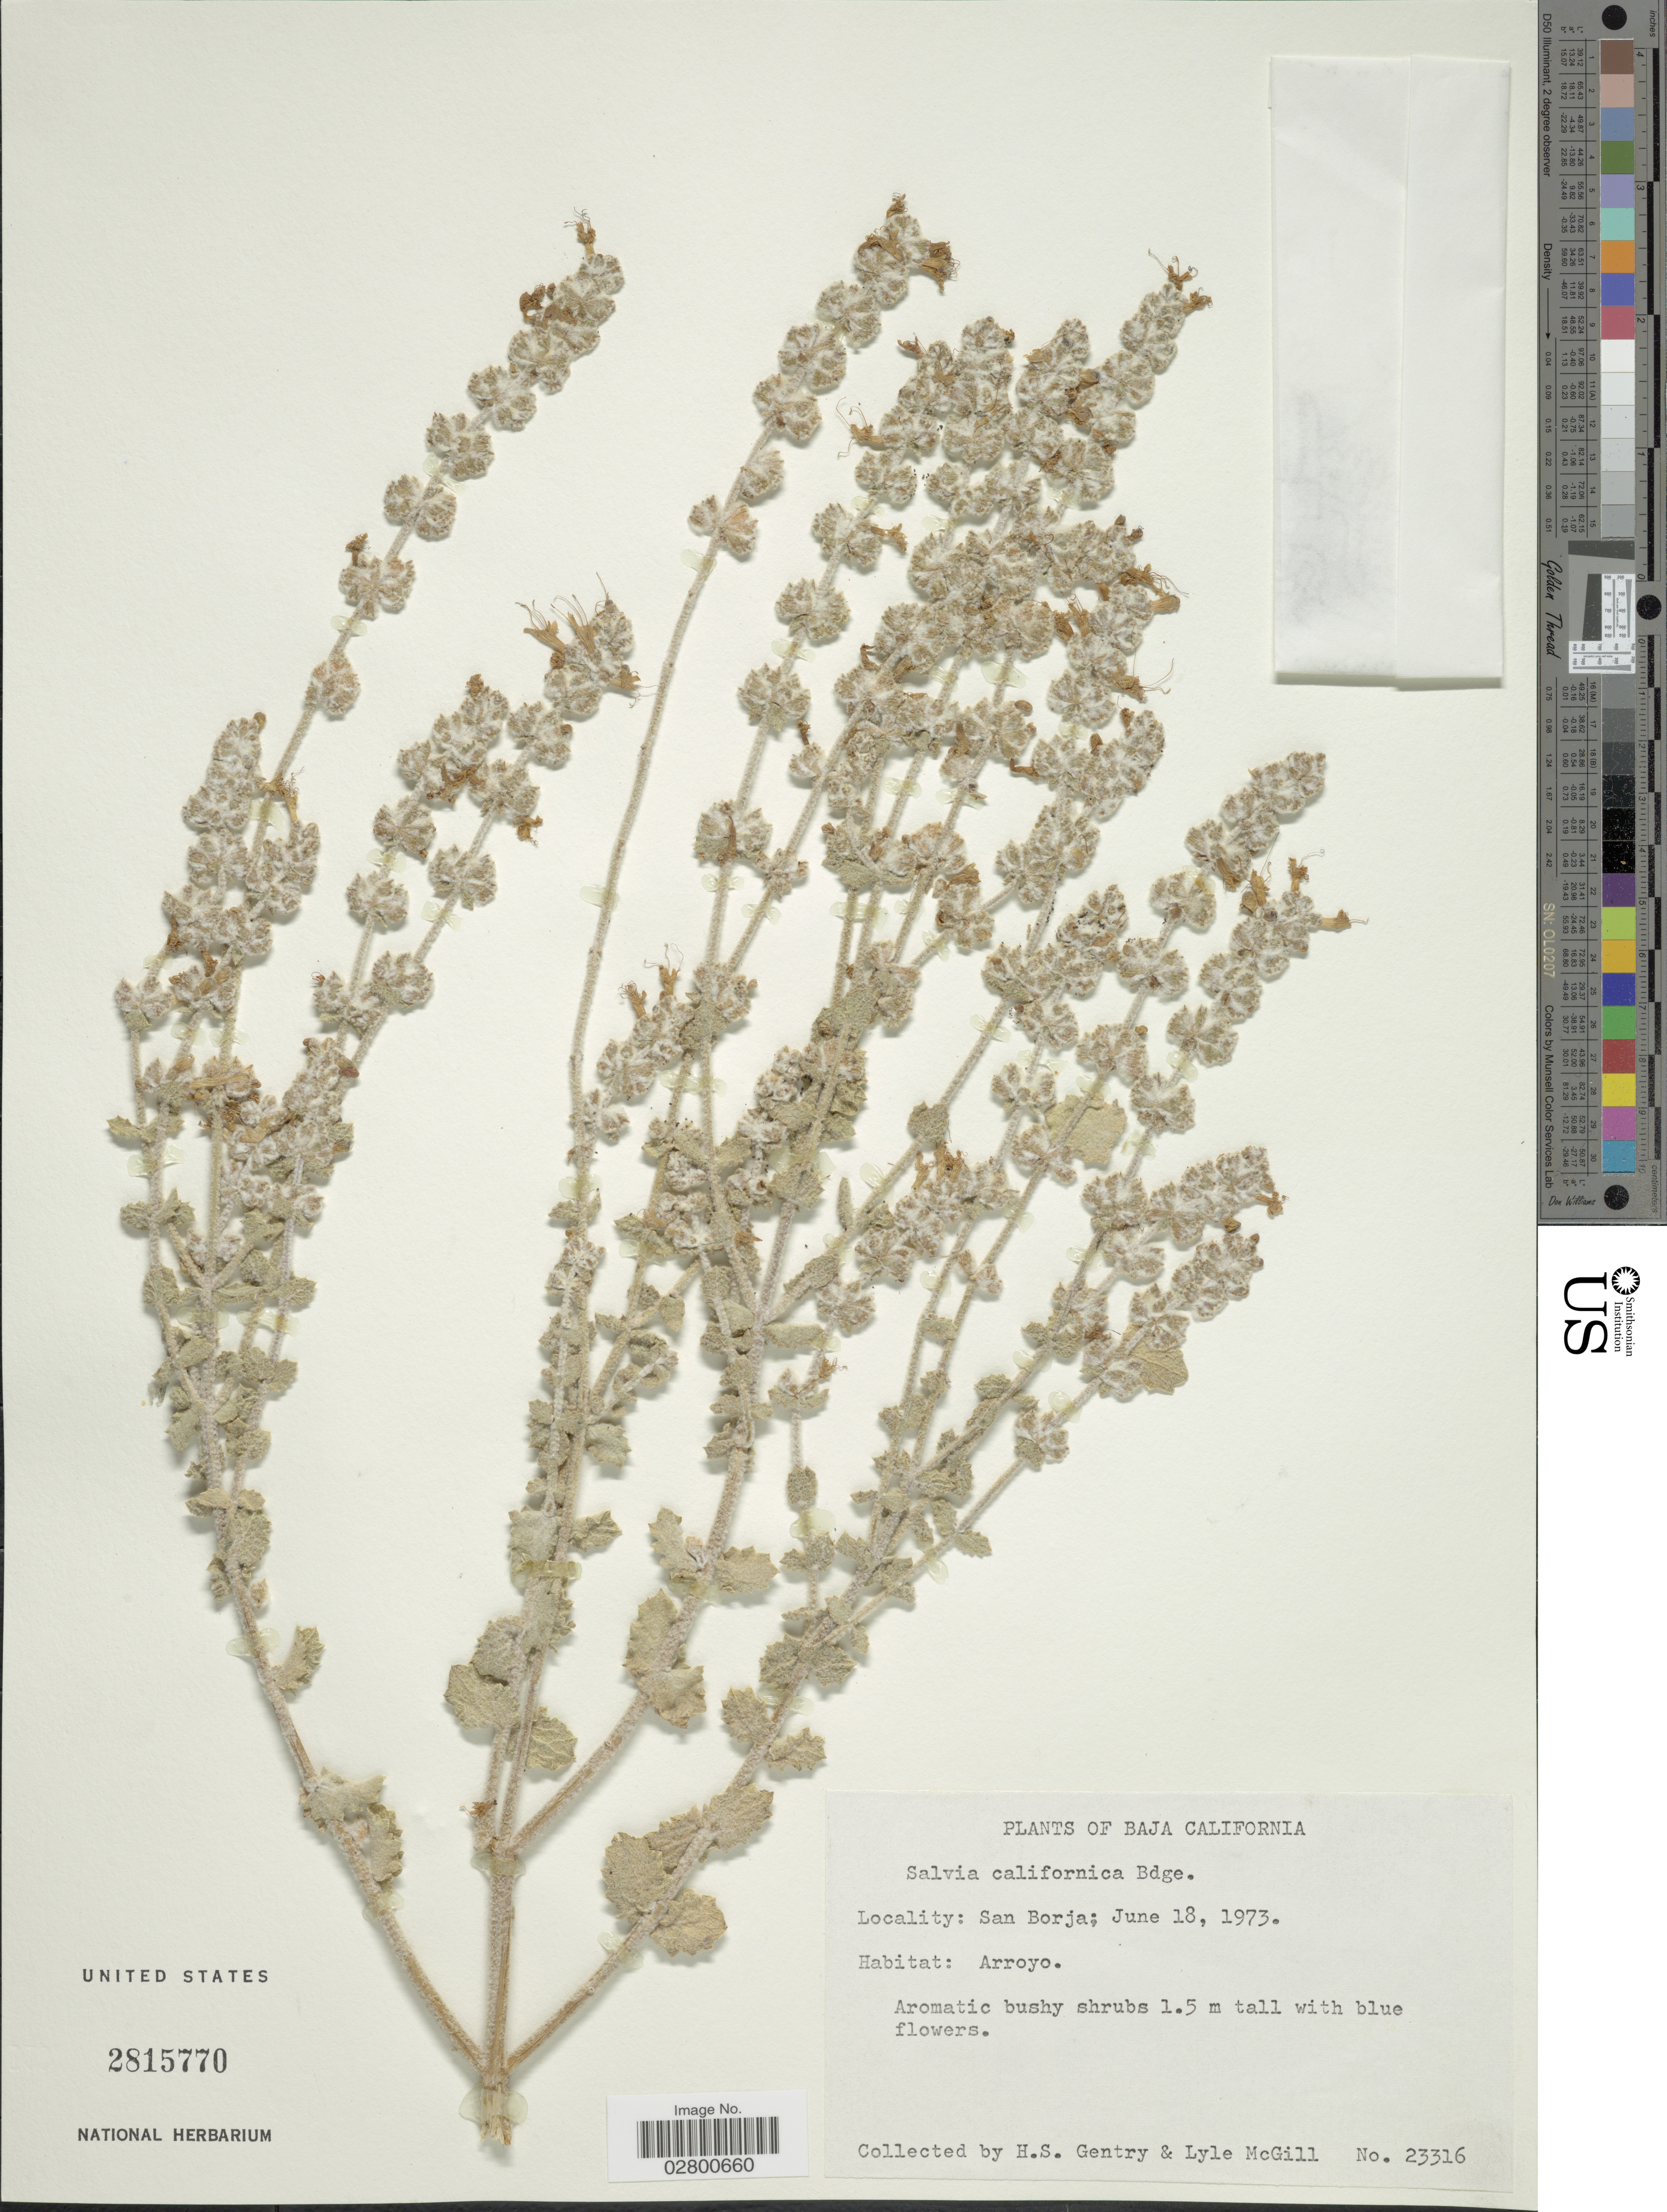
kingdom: Plantae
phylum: Tracheophyta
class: Magnoliopsida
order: Lamiales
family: Lamiaceae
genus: Salvia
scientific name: Salvia californica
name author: Brandegee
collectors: H. S. Gentry & L. McGill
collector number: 23316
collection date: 1973-06-18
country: Mexico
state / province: Baja California Norte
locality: San Borja.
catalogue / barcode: US 2815770